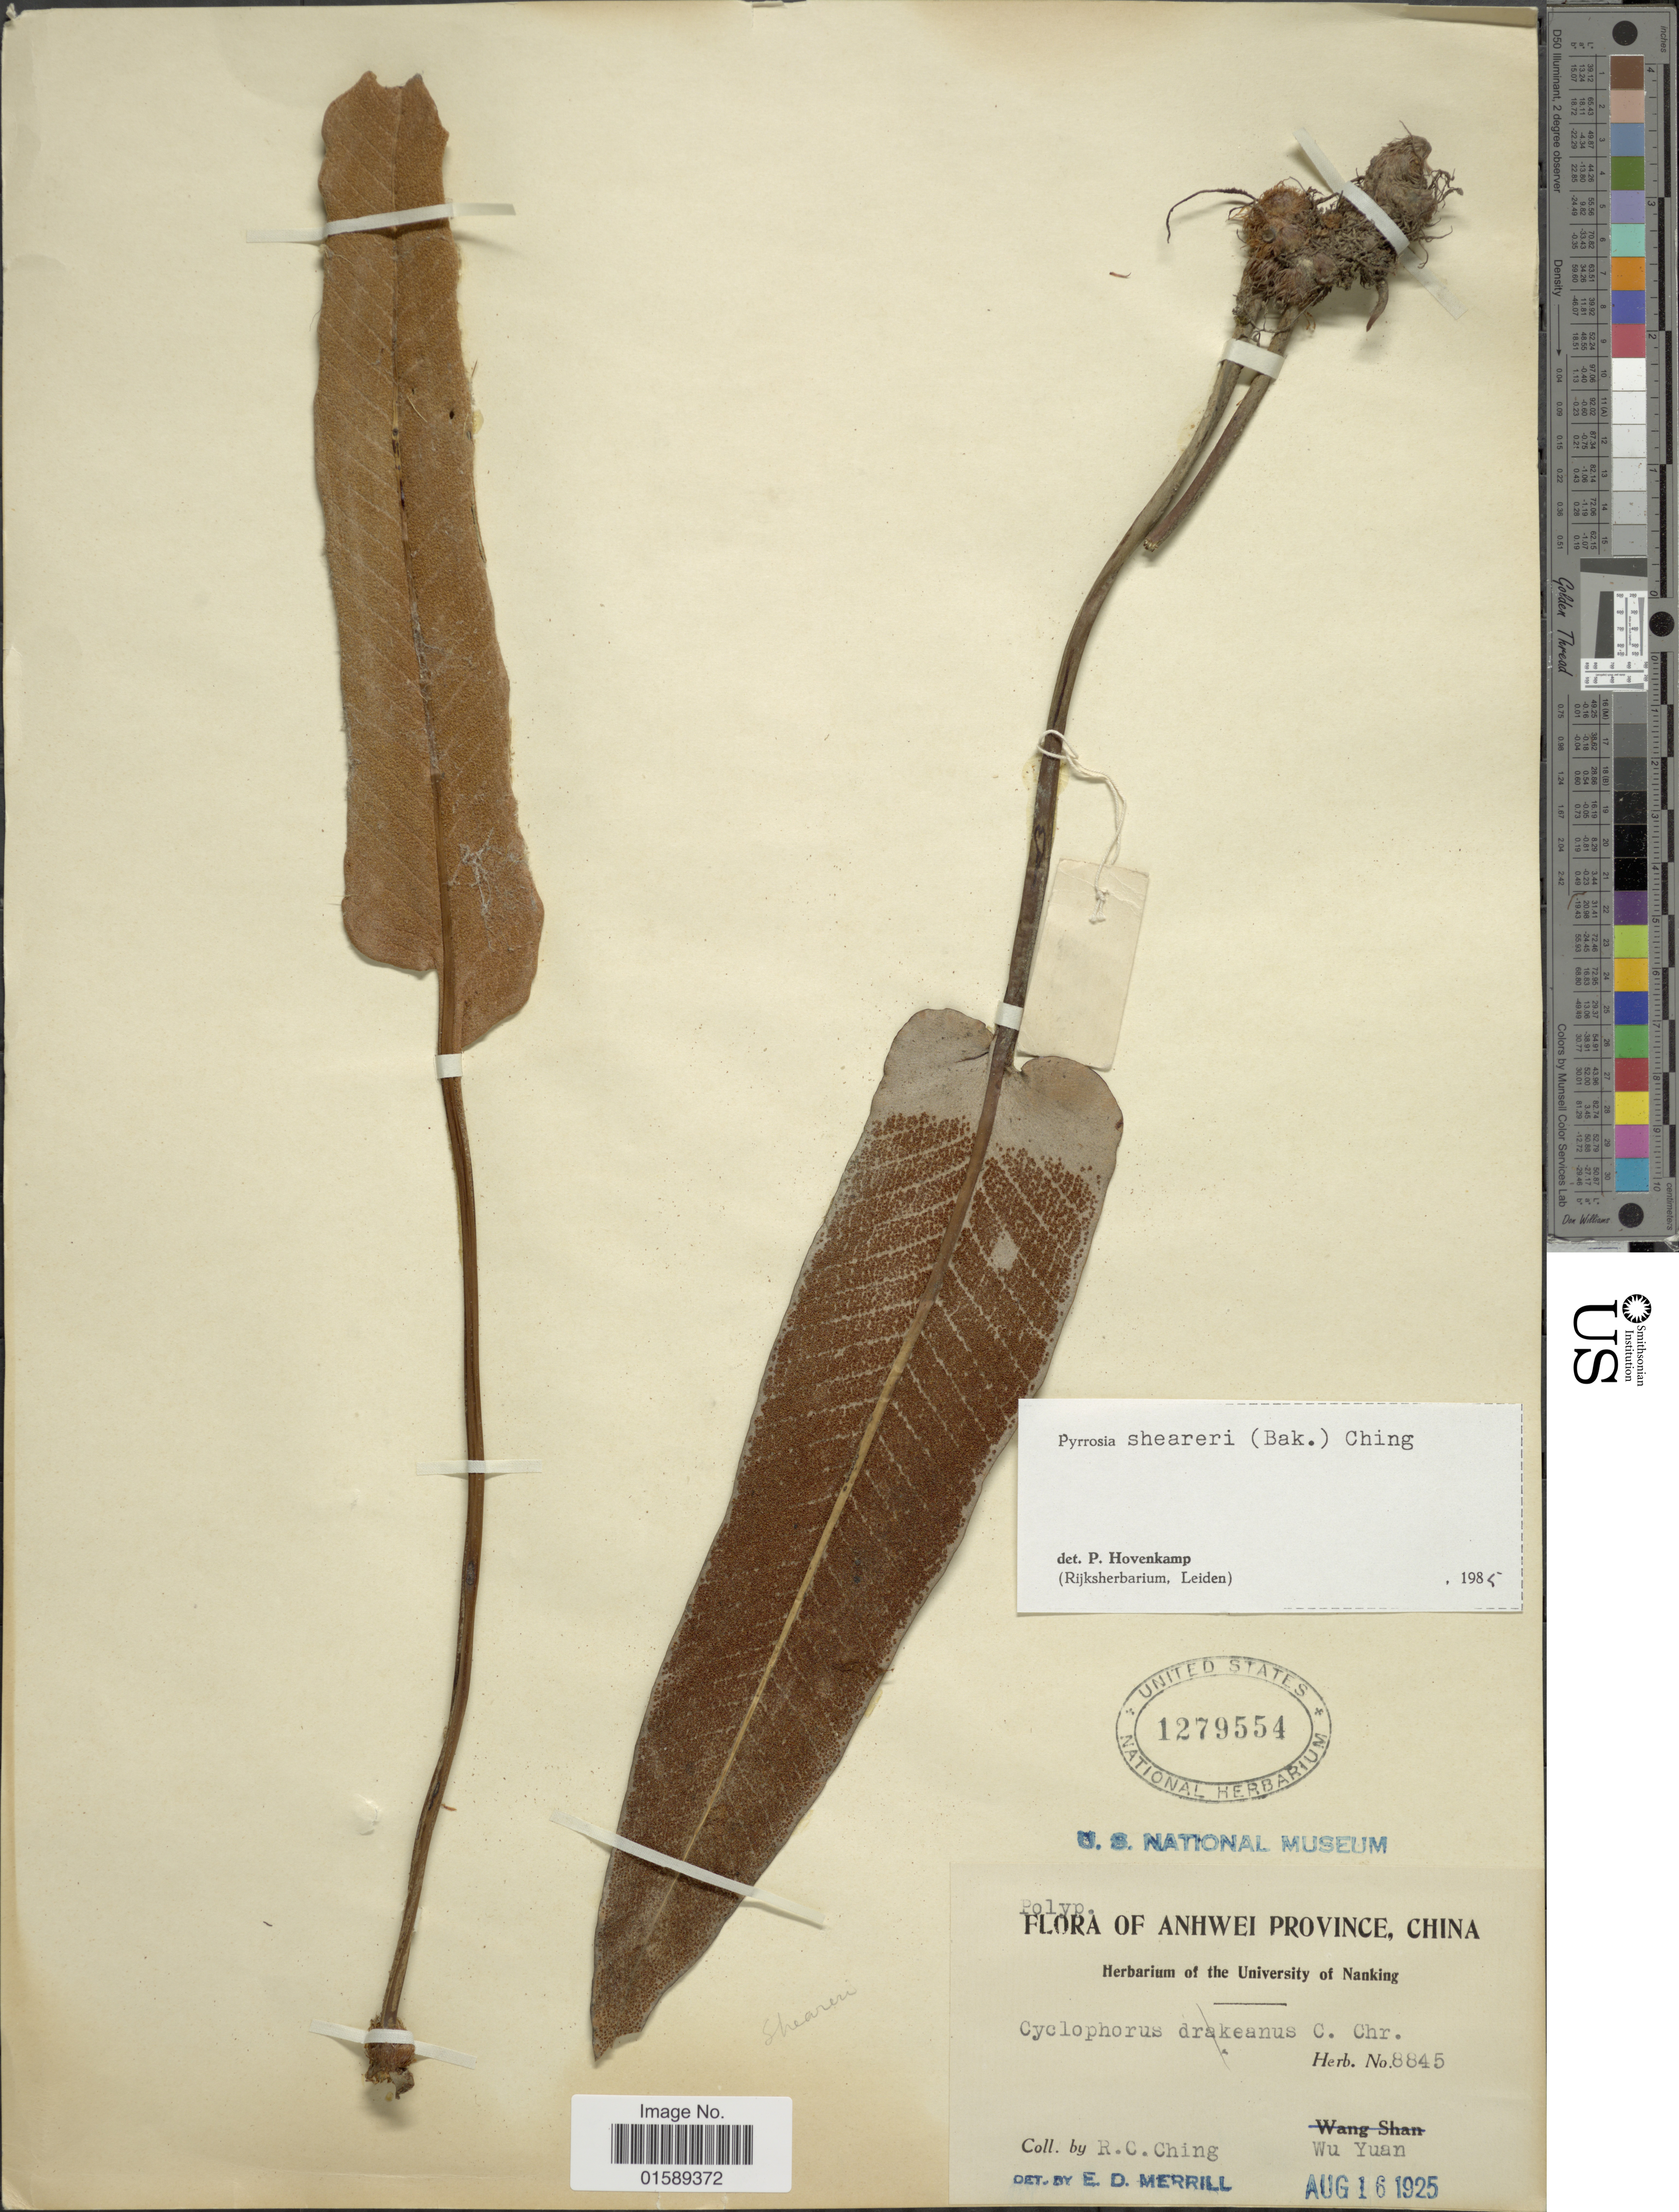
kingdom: Plantae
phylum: Tracheophyta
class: Polypodiopsida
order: Polypodiales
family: Polypodiaceae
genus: Pyrrosia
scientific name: Pyrrosia sheareri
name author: (Baker) Ching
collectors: R. C. Ching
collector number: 8845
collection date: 1925-08-16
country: China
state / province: Anhui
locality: Anhwei Province, China. Wu Yuan.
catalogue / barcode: US 1279554